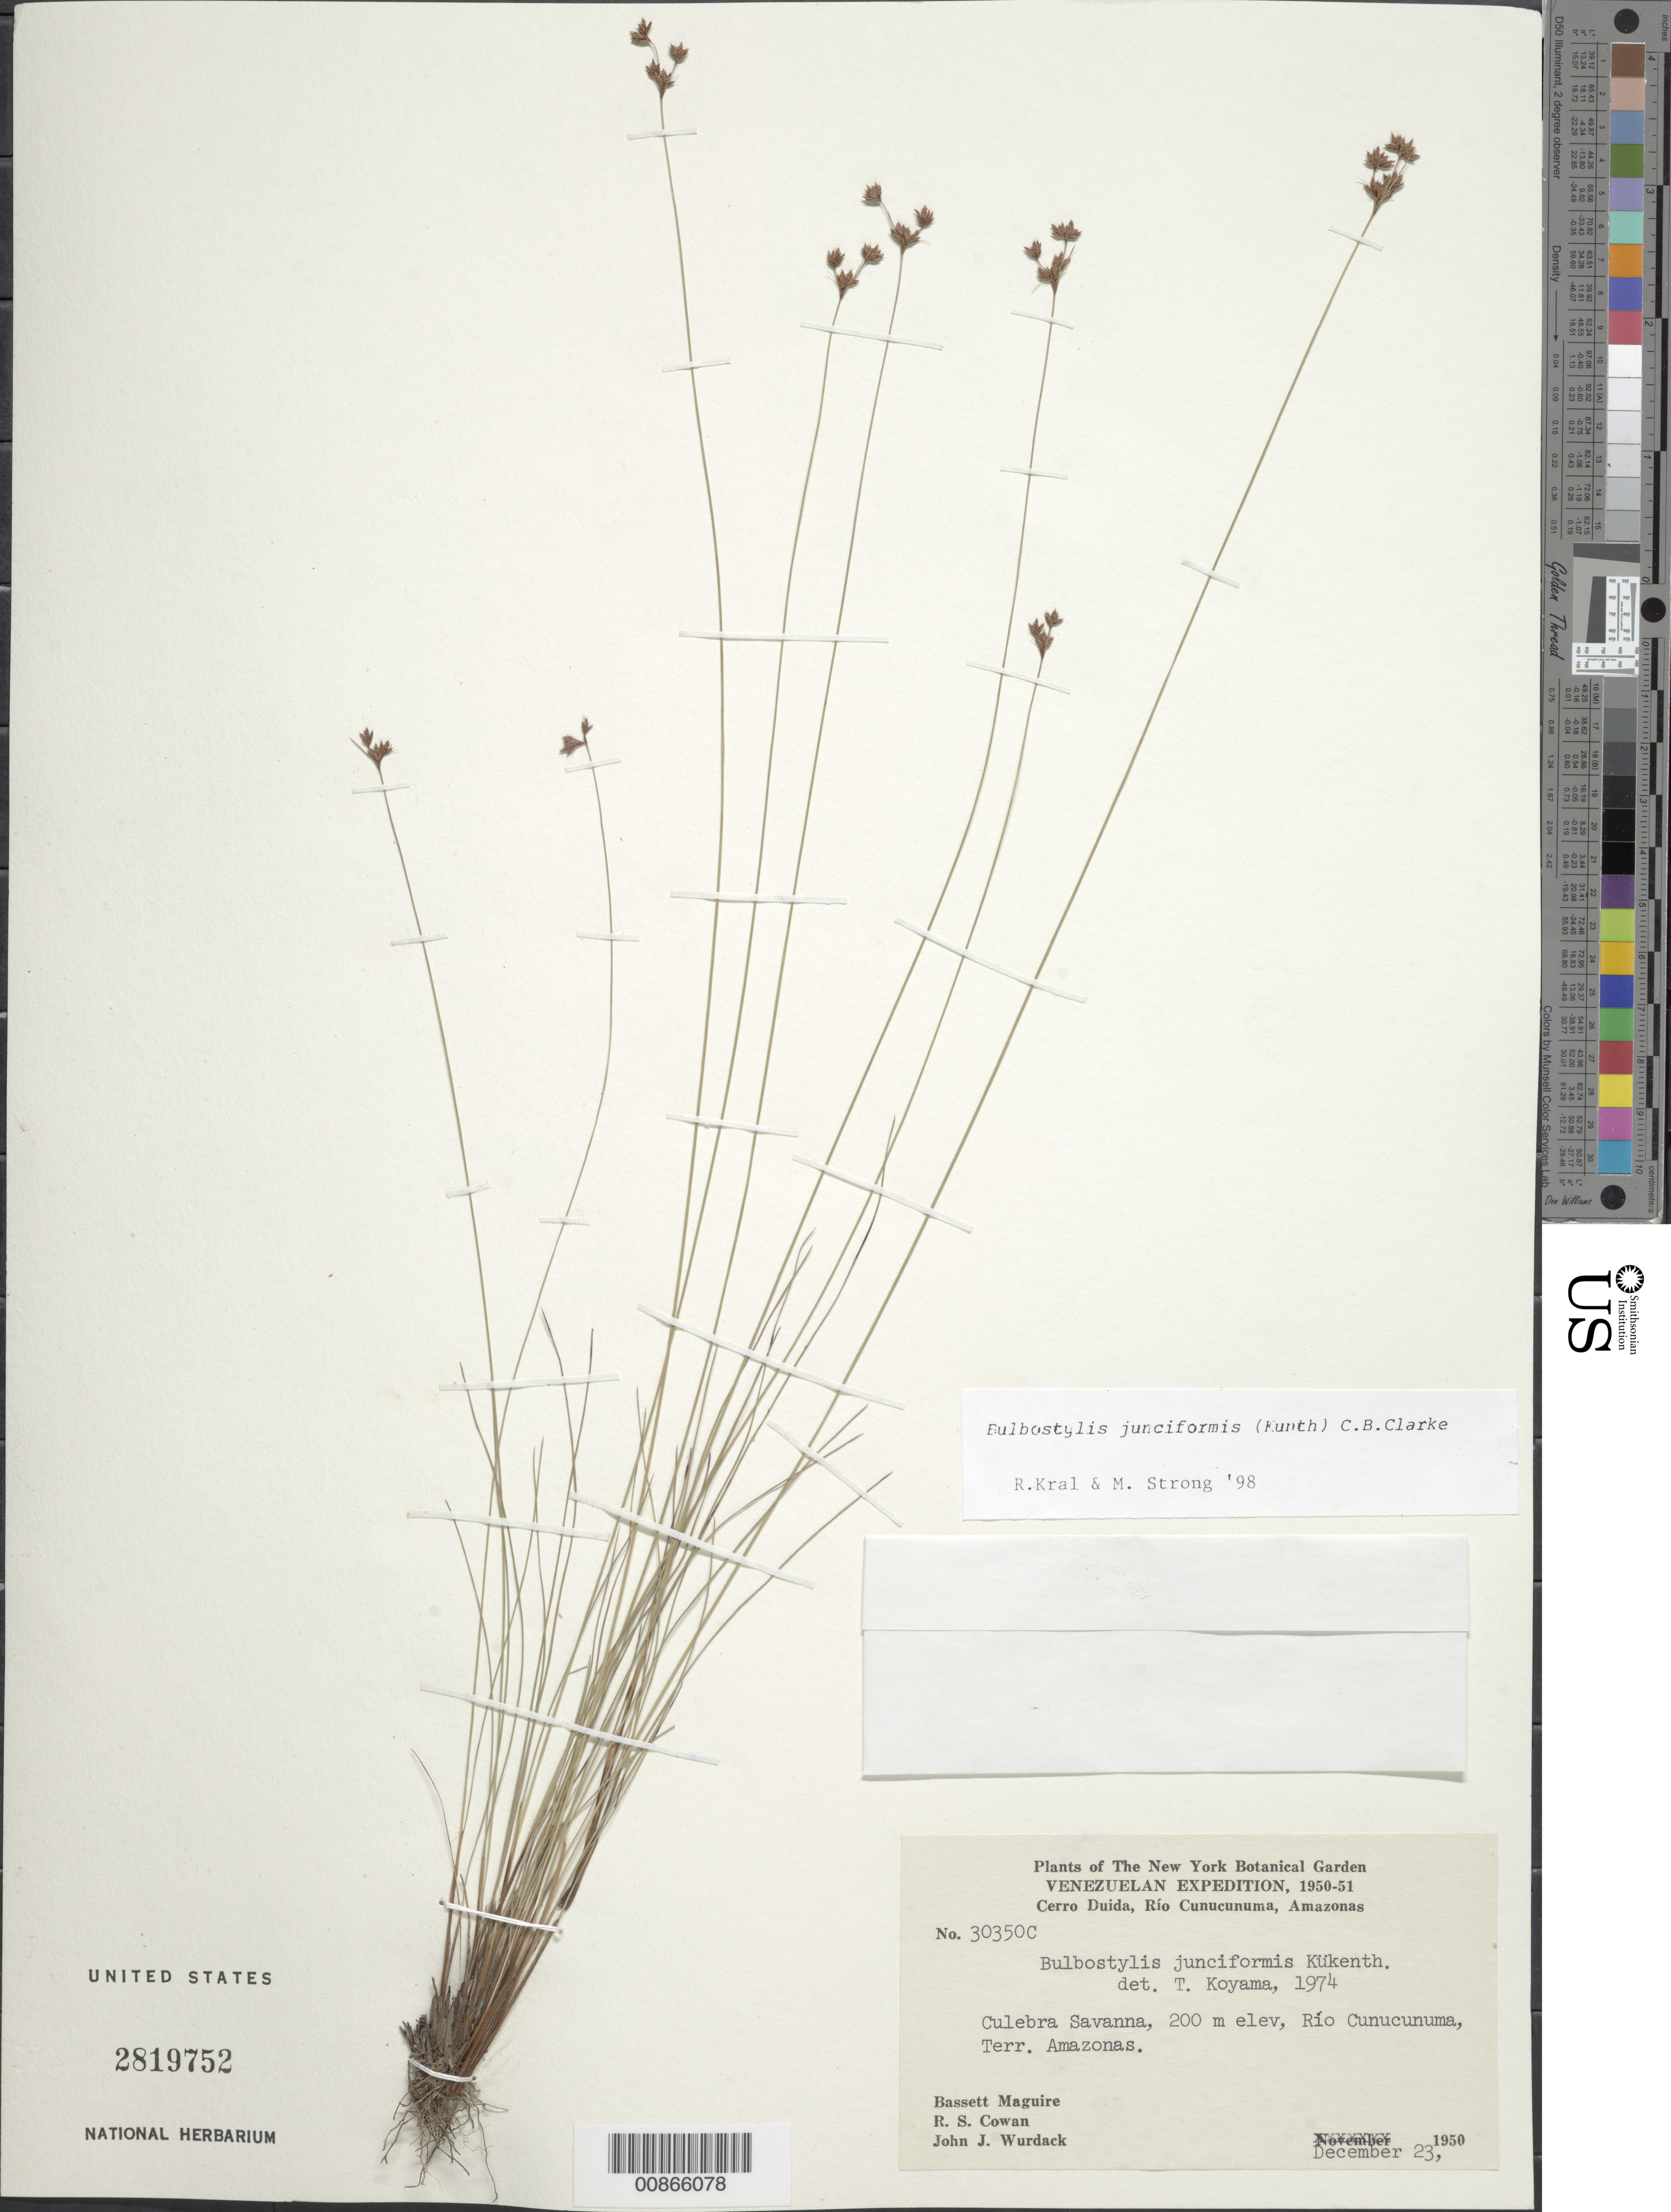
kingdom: Plantae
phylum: Tracheophyta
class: Liliopsida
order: Poales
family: Cyperaceae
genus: Bulbostylis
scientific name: Bulbostylis junciformis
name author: (Kunth) C.B. Clarke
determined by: Kral, R.; Strong, M. T.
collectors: B. Maguire, R. S. Cowan & J. J. Wurdack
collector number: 30350 C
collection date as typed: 23-Dec-50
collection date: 1950-12-23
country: Venezuela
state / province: Amazonas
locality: Río Cunucunuma, Culebra Savanna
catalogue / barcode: US 2819752